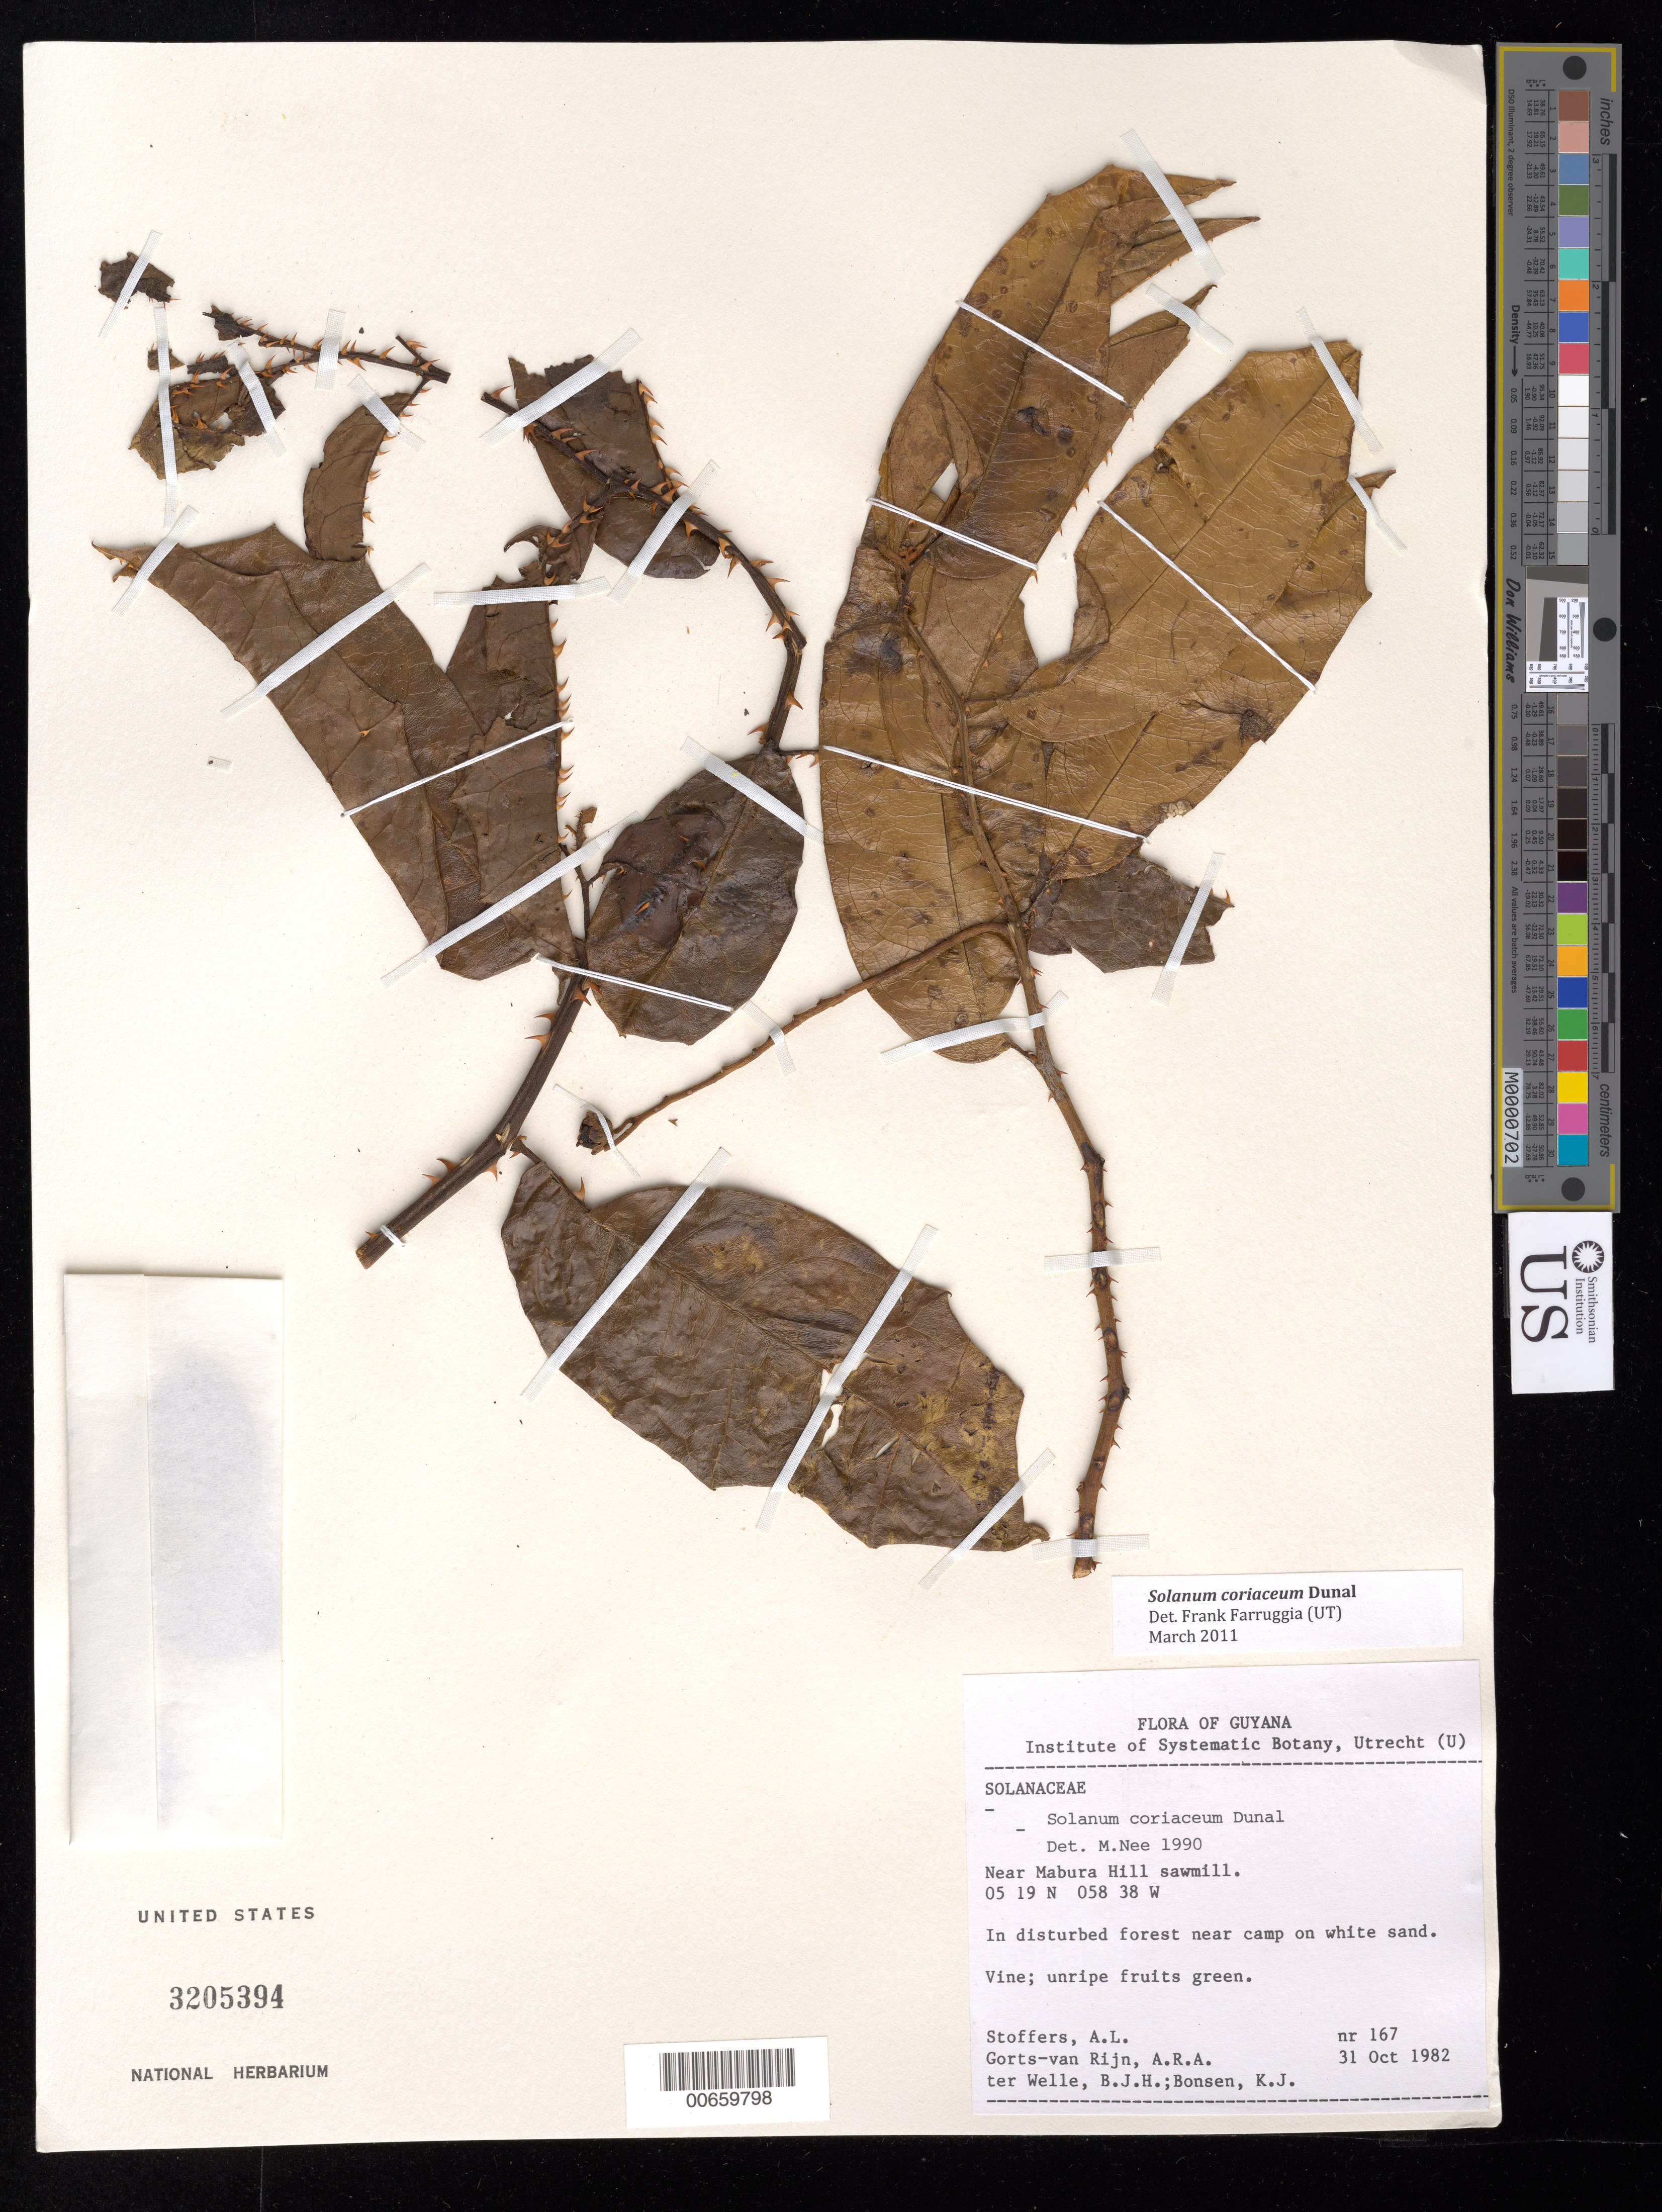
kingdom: Plantae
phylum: Tracheophyta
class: Magnoliopsida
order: Solanales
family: Solanaceae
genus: Solanum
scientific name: Solanum coriaceum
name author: Dunal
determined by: Nee, Michael H.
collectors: A. Stoffers, A. .R. A. Görts-van Rijn, G. Mann & K. Bonsen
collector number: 167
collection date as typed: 10 Oct 1982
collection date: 1982-10-10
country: Guyana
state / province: U. Demerara-Berbice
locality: Mabura Hill, near sawmill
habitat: Disturbed forest, white sand.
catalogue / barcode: US 3205394